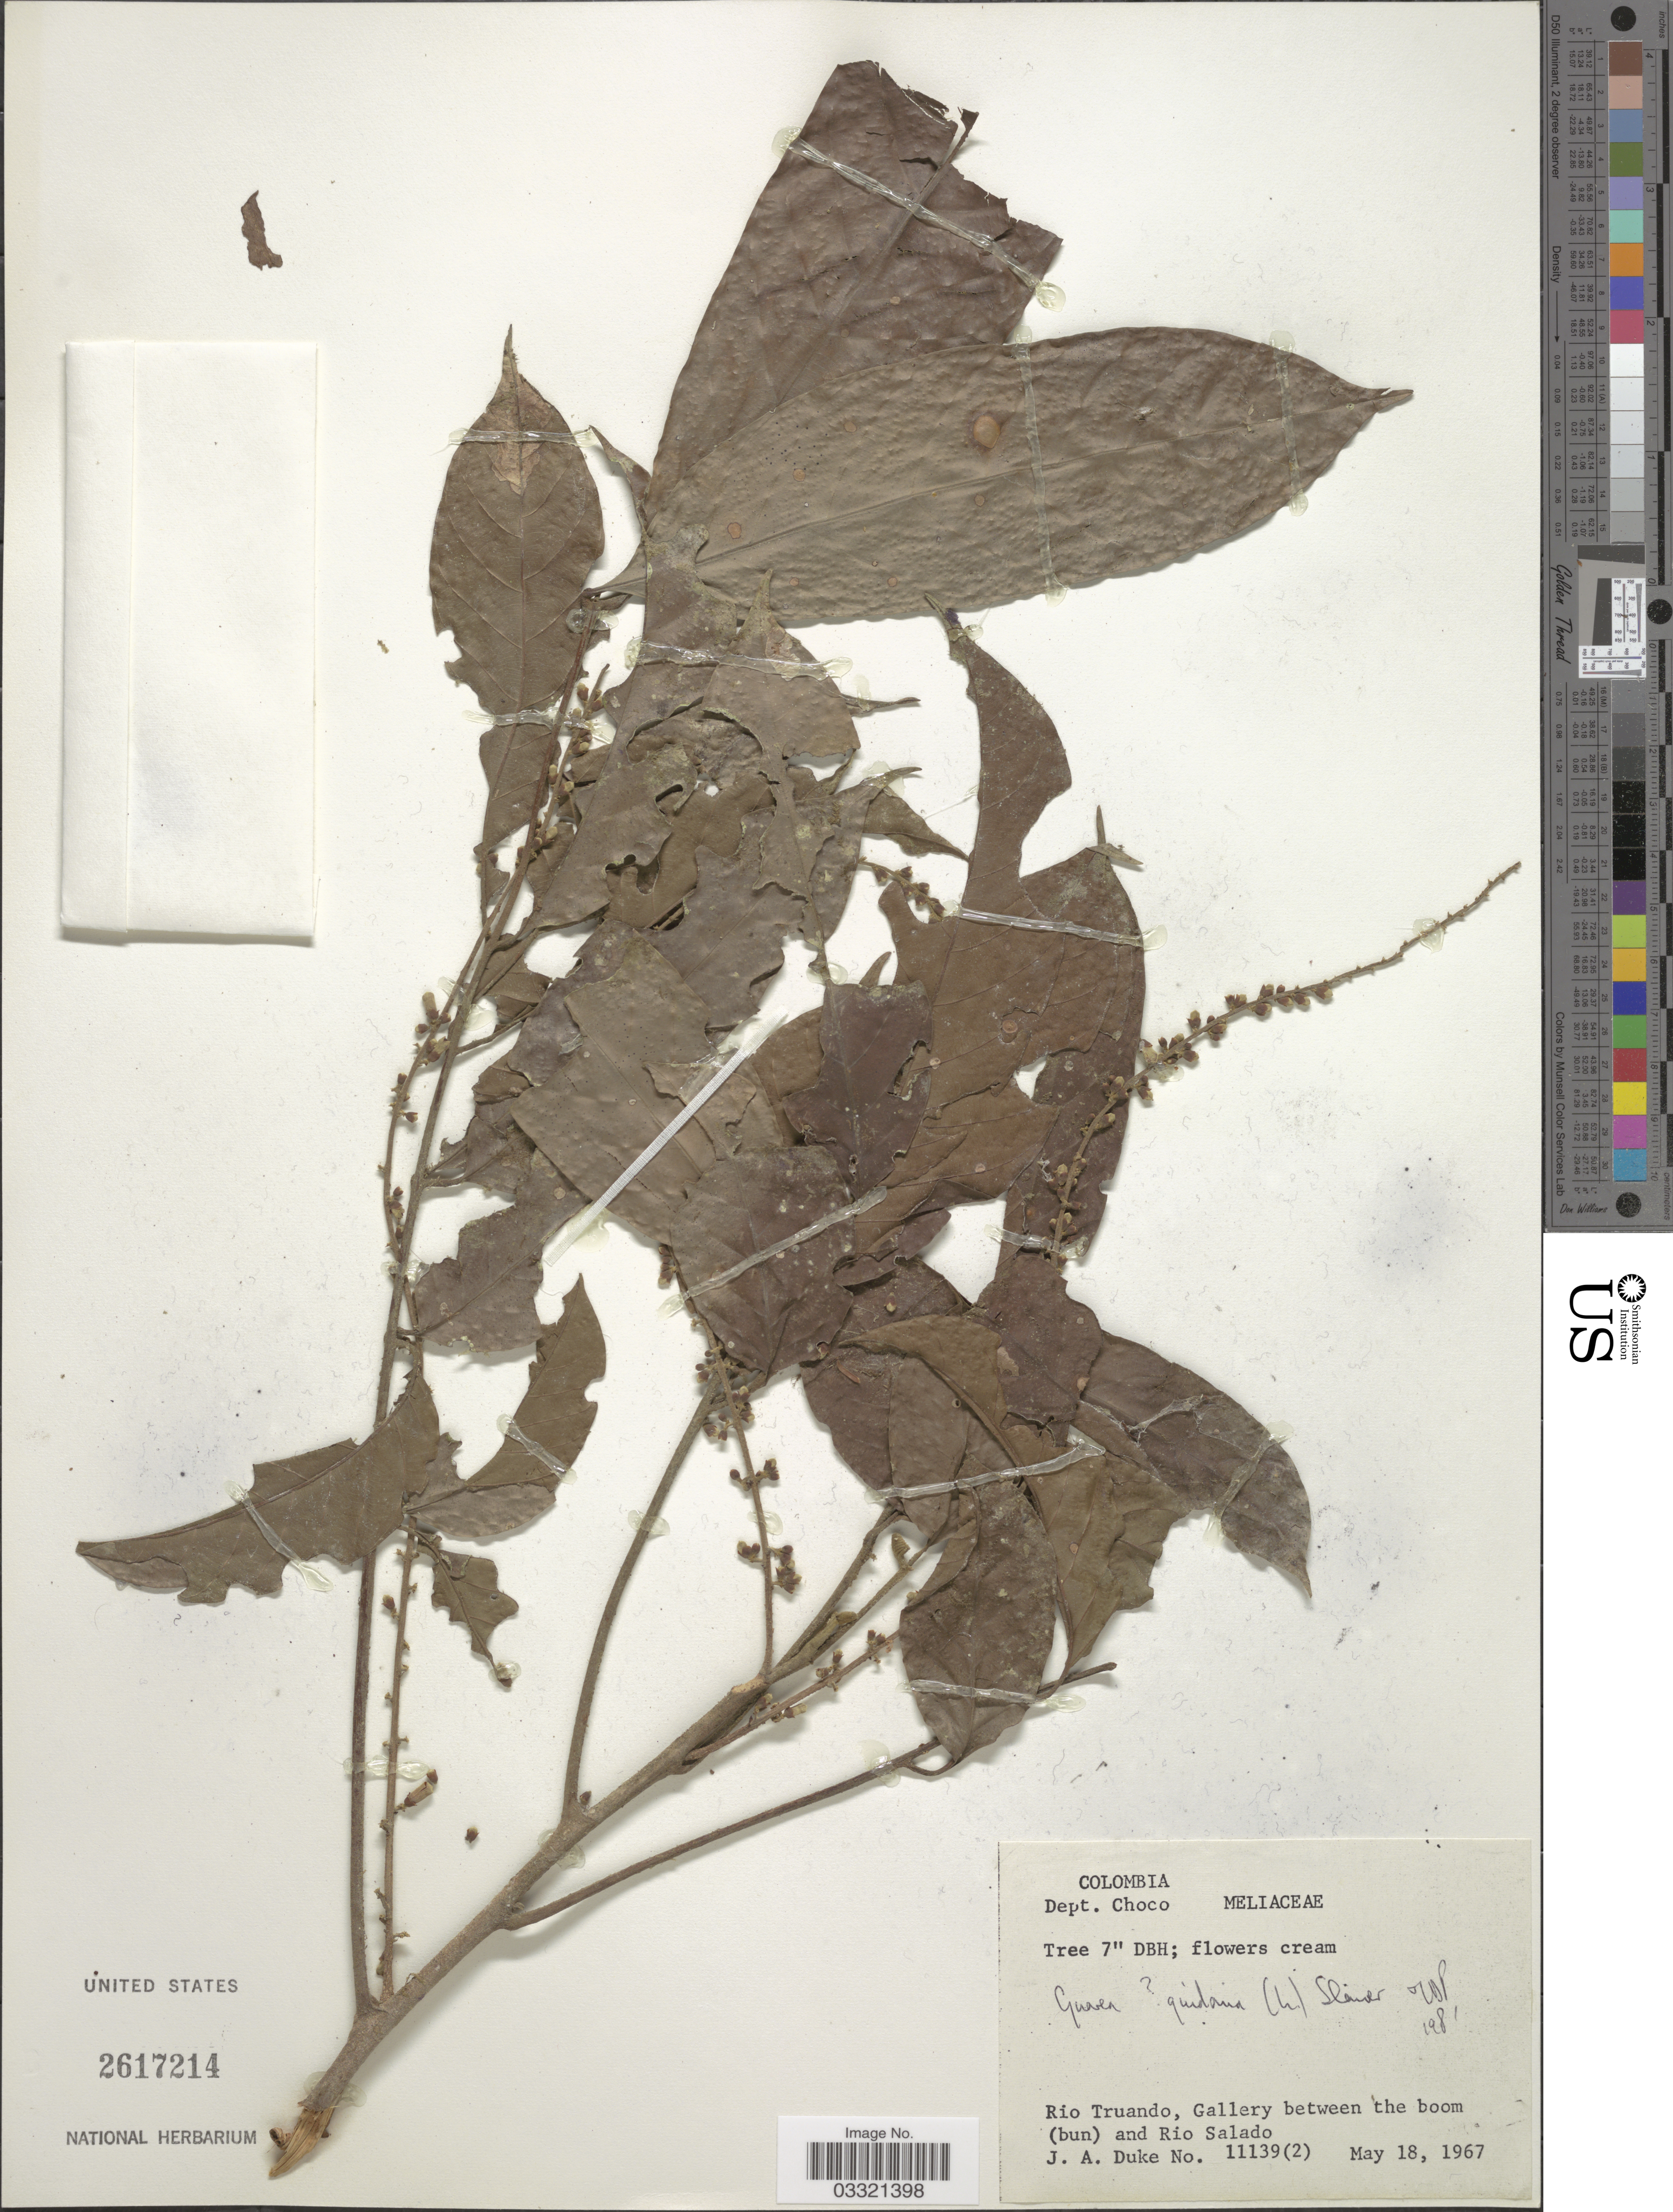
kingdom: Plantae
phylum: Tracheophyta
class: Magnoliopsida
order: Sapindales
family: Meliaceae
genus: Guarea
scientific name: Guarea guidonia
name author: (L.) Sleumer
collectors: J. A. Duke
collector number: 11139(2)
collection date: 1967-05-18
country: Colombia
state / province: Chocó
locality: Dept. Choco. Rio Truando, Gallery between the boom (bun) and Rio Salado.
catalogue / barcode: US 2617214